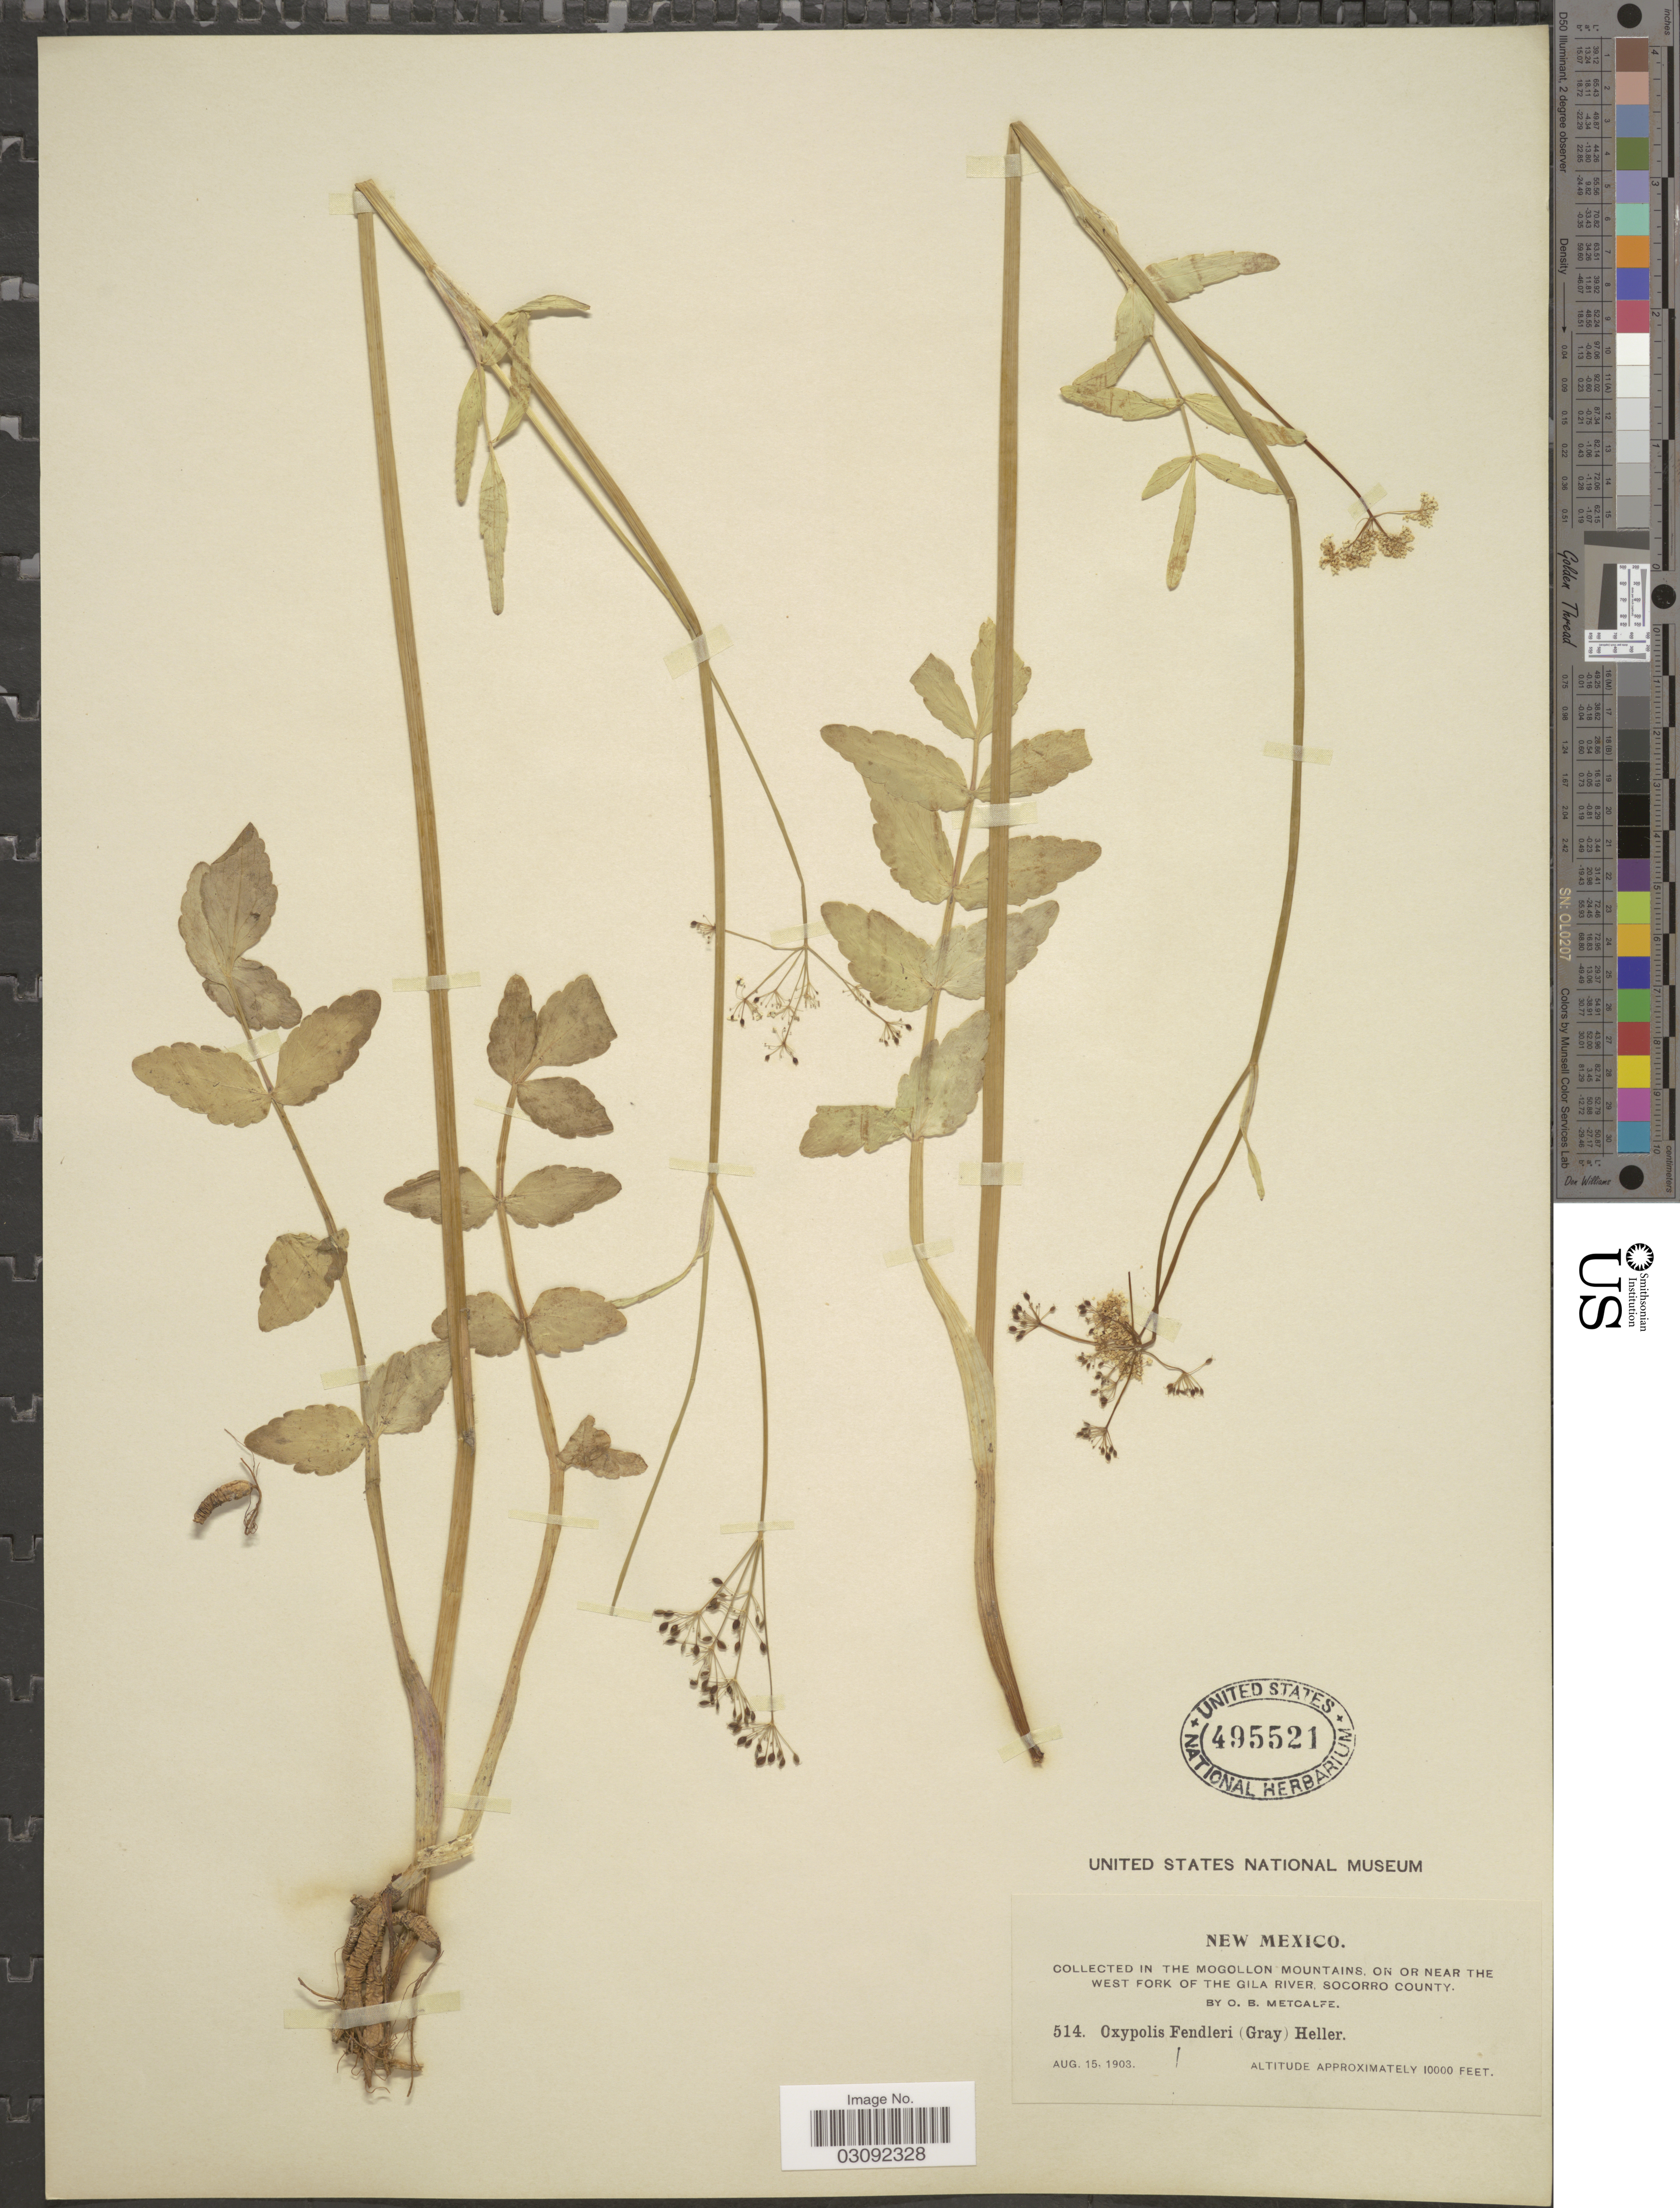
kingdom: Plantae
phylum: Tracheophyta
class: Magnoliopsida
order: Apiales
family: Apiaceae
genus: Oxypolis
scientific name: Oxypolis fendleri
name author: (A. Gray) A. Heller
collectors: O. B. Metcalfe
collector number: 514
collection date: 1903-08-15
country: United States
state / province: New Mexico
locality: The Mogollon Mountains, on or near the west fork of the Gila River, Socorro County.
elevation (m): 3048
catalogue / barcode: US 495521